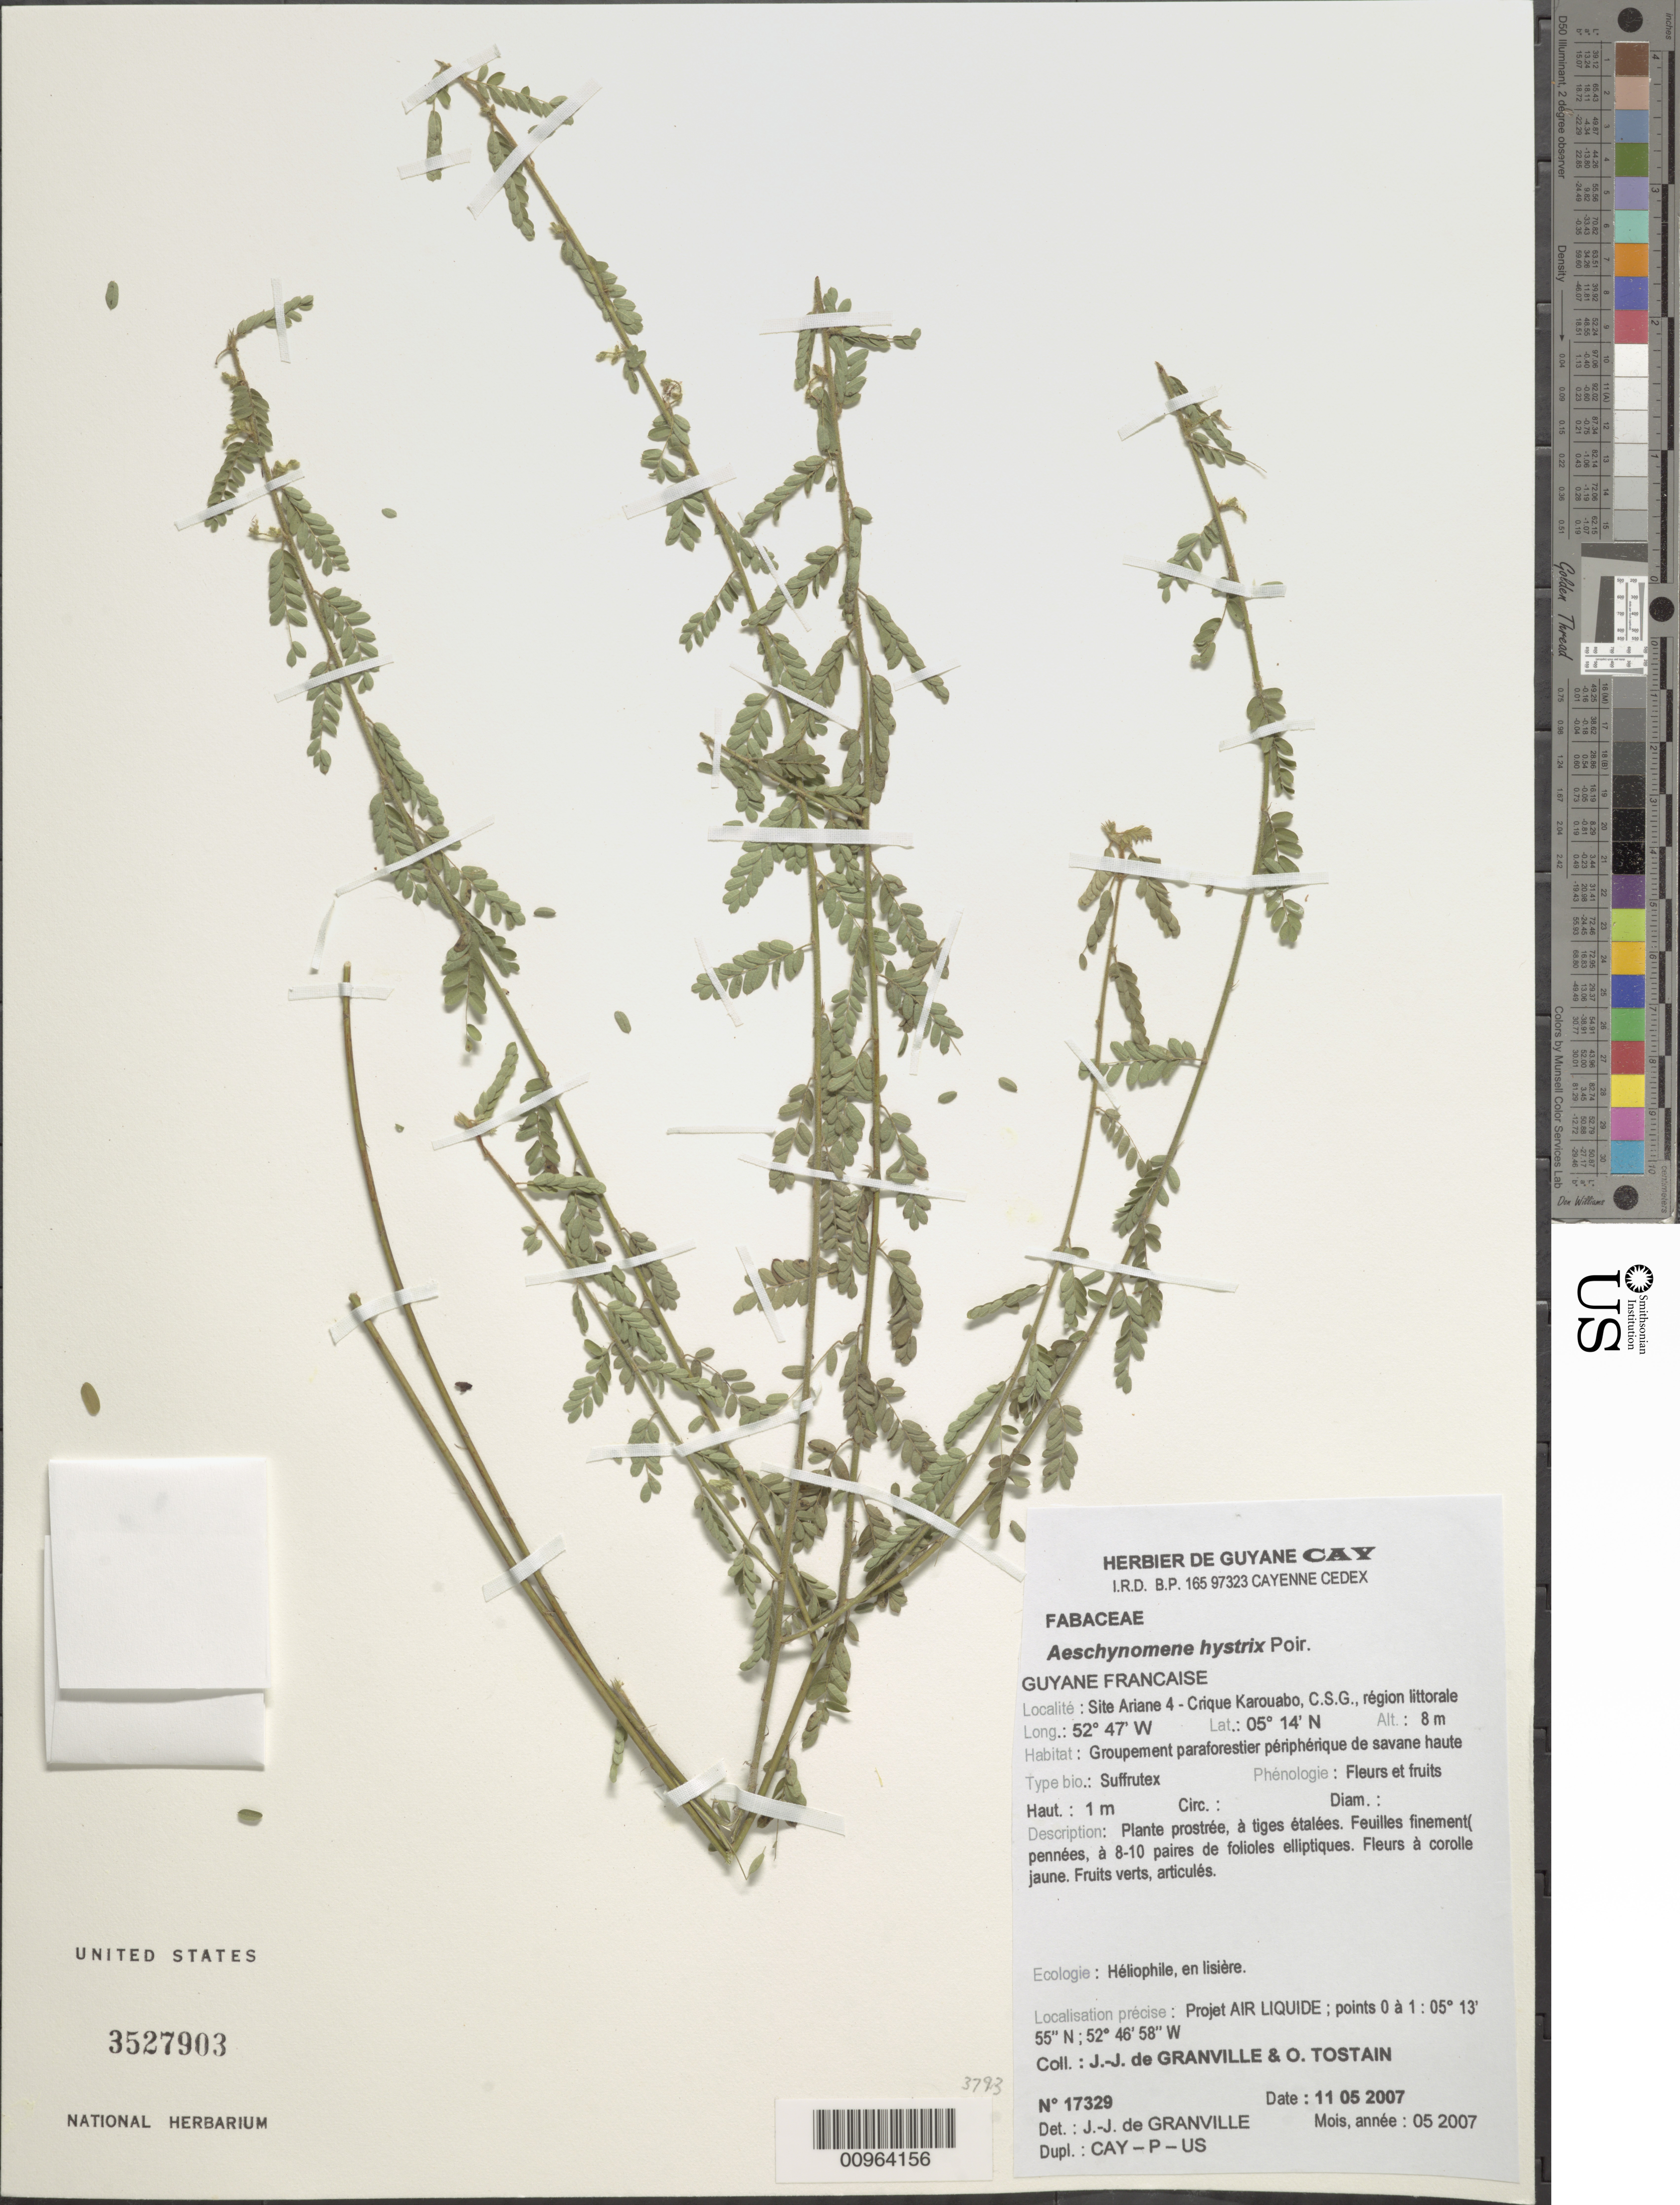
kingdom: Plantae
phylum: Tracheophyta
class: Magnoliopsida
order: Fabales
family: Fabaceae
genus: Aeschynomene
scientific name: Aeschynomene histrix var. histrix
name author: Poir.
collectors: J.-J. de Granville & O. Tostain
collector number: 17329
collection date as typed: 11-May-07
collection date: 2007-05-11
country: French Guiana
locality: Crique Karouabo, C.S.G., Site Ariane 4. Projet AIR LIQUIDE; points 0 a 1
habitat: Region littorale; grouplement paraforestier peripherique de savane haute. Heliophile, en lisiere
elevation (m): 8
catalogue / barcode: US 3527903